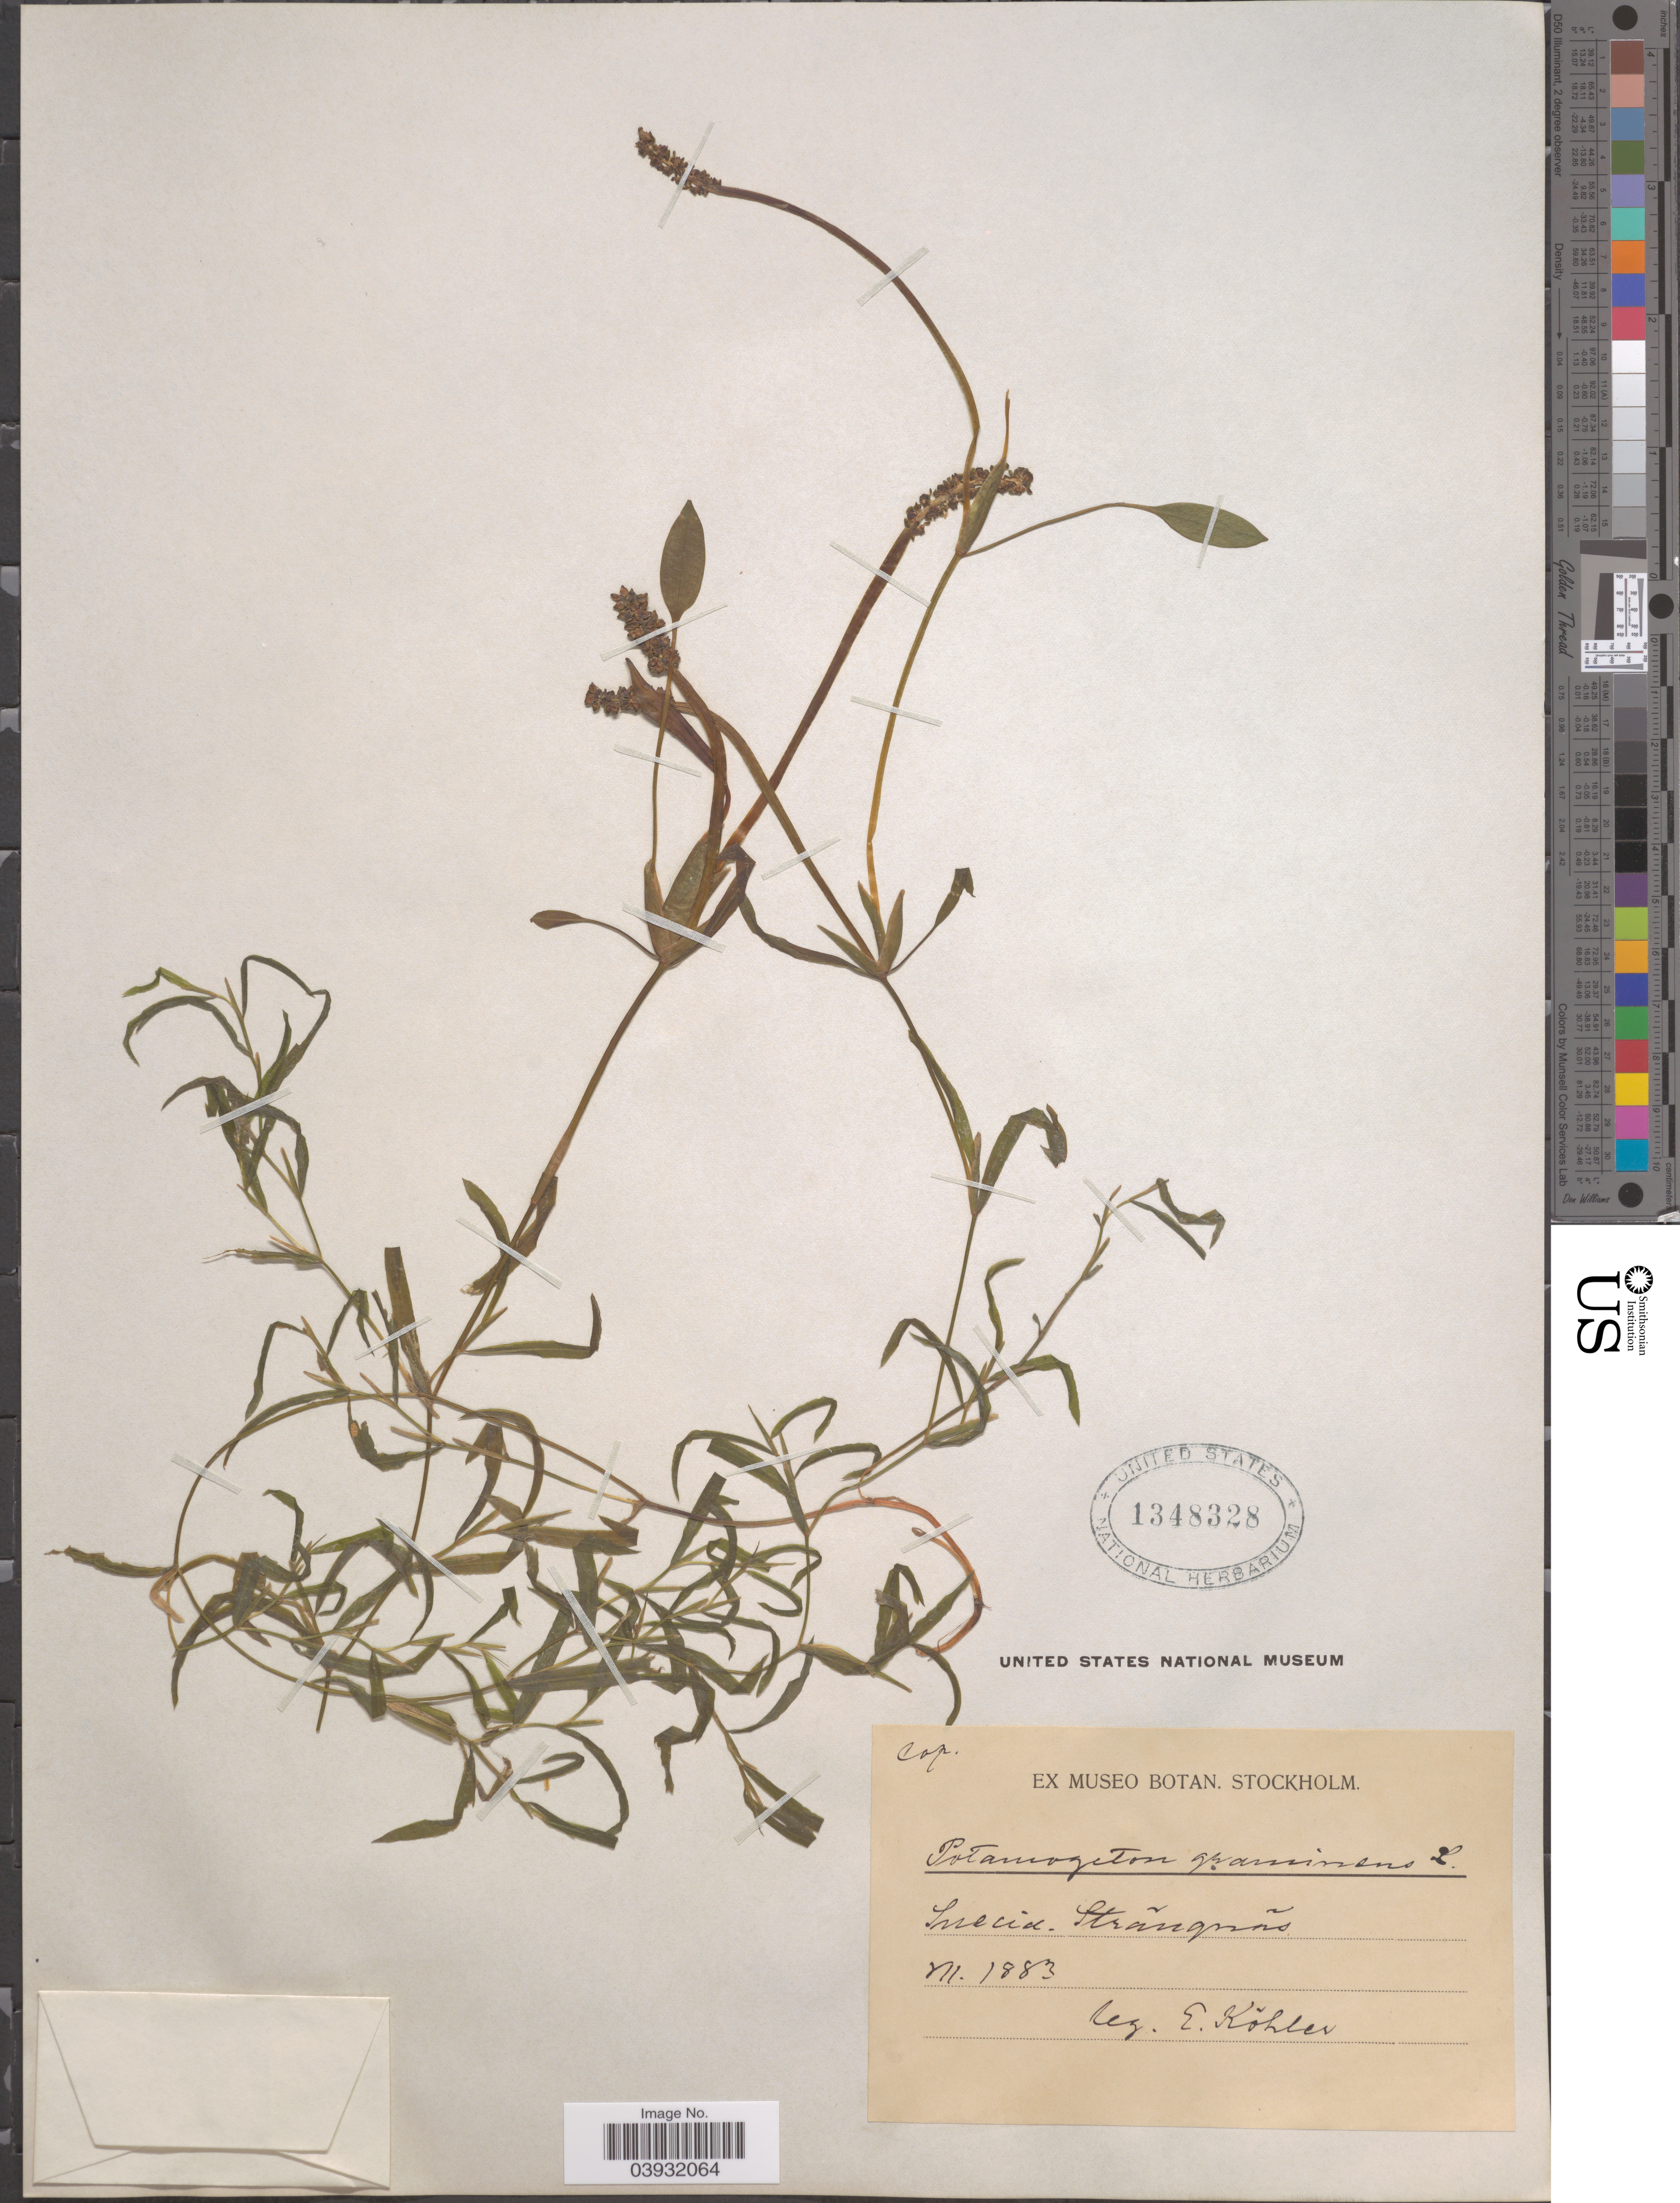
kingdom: Plantae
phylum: Tracheophyta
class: Liliopsida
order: Alismatales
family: Potamogetonaceae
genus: Potamogeton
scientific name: Potamogeton gramineus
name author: L.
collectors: E. Kohler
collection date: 1883-07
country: Sweden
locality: Suecia. Strãngãs.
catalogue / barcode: US 1348328